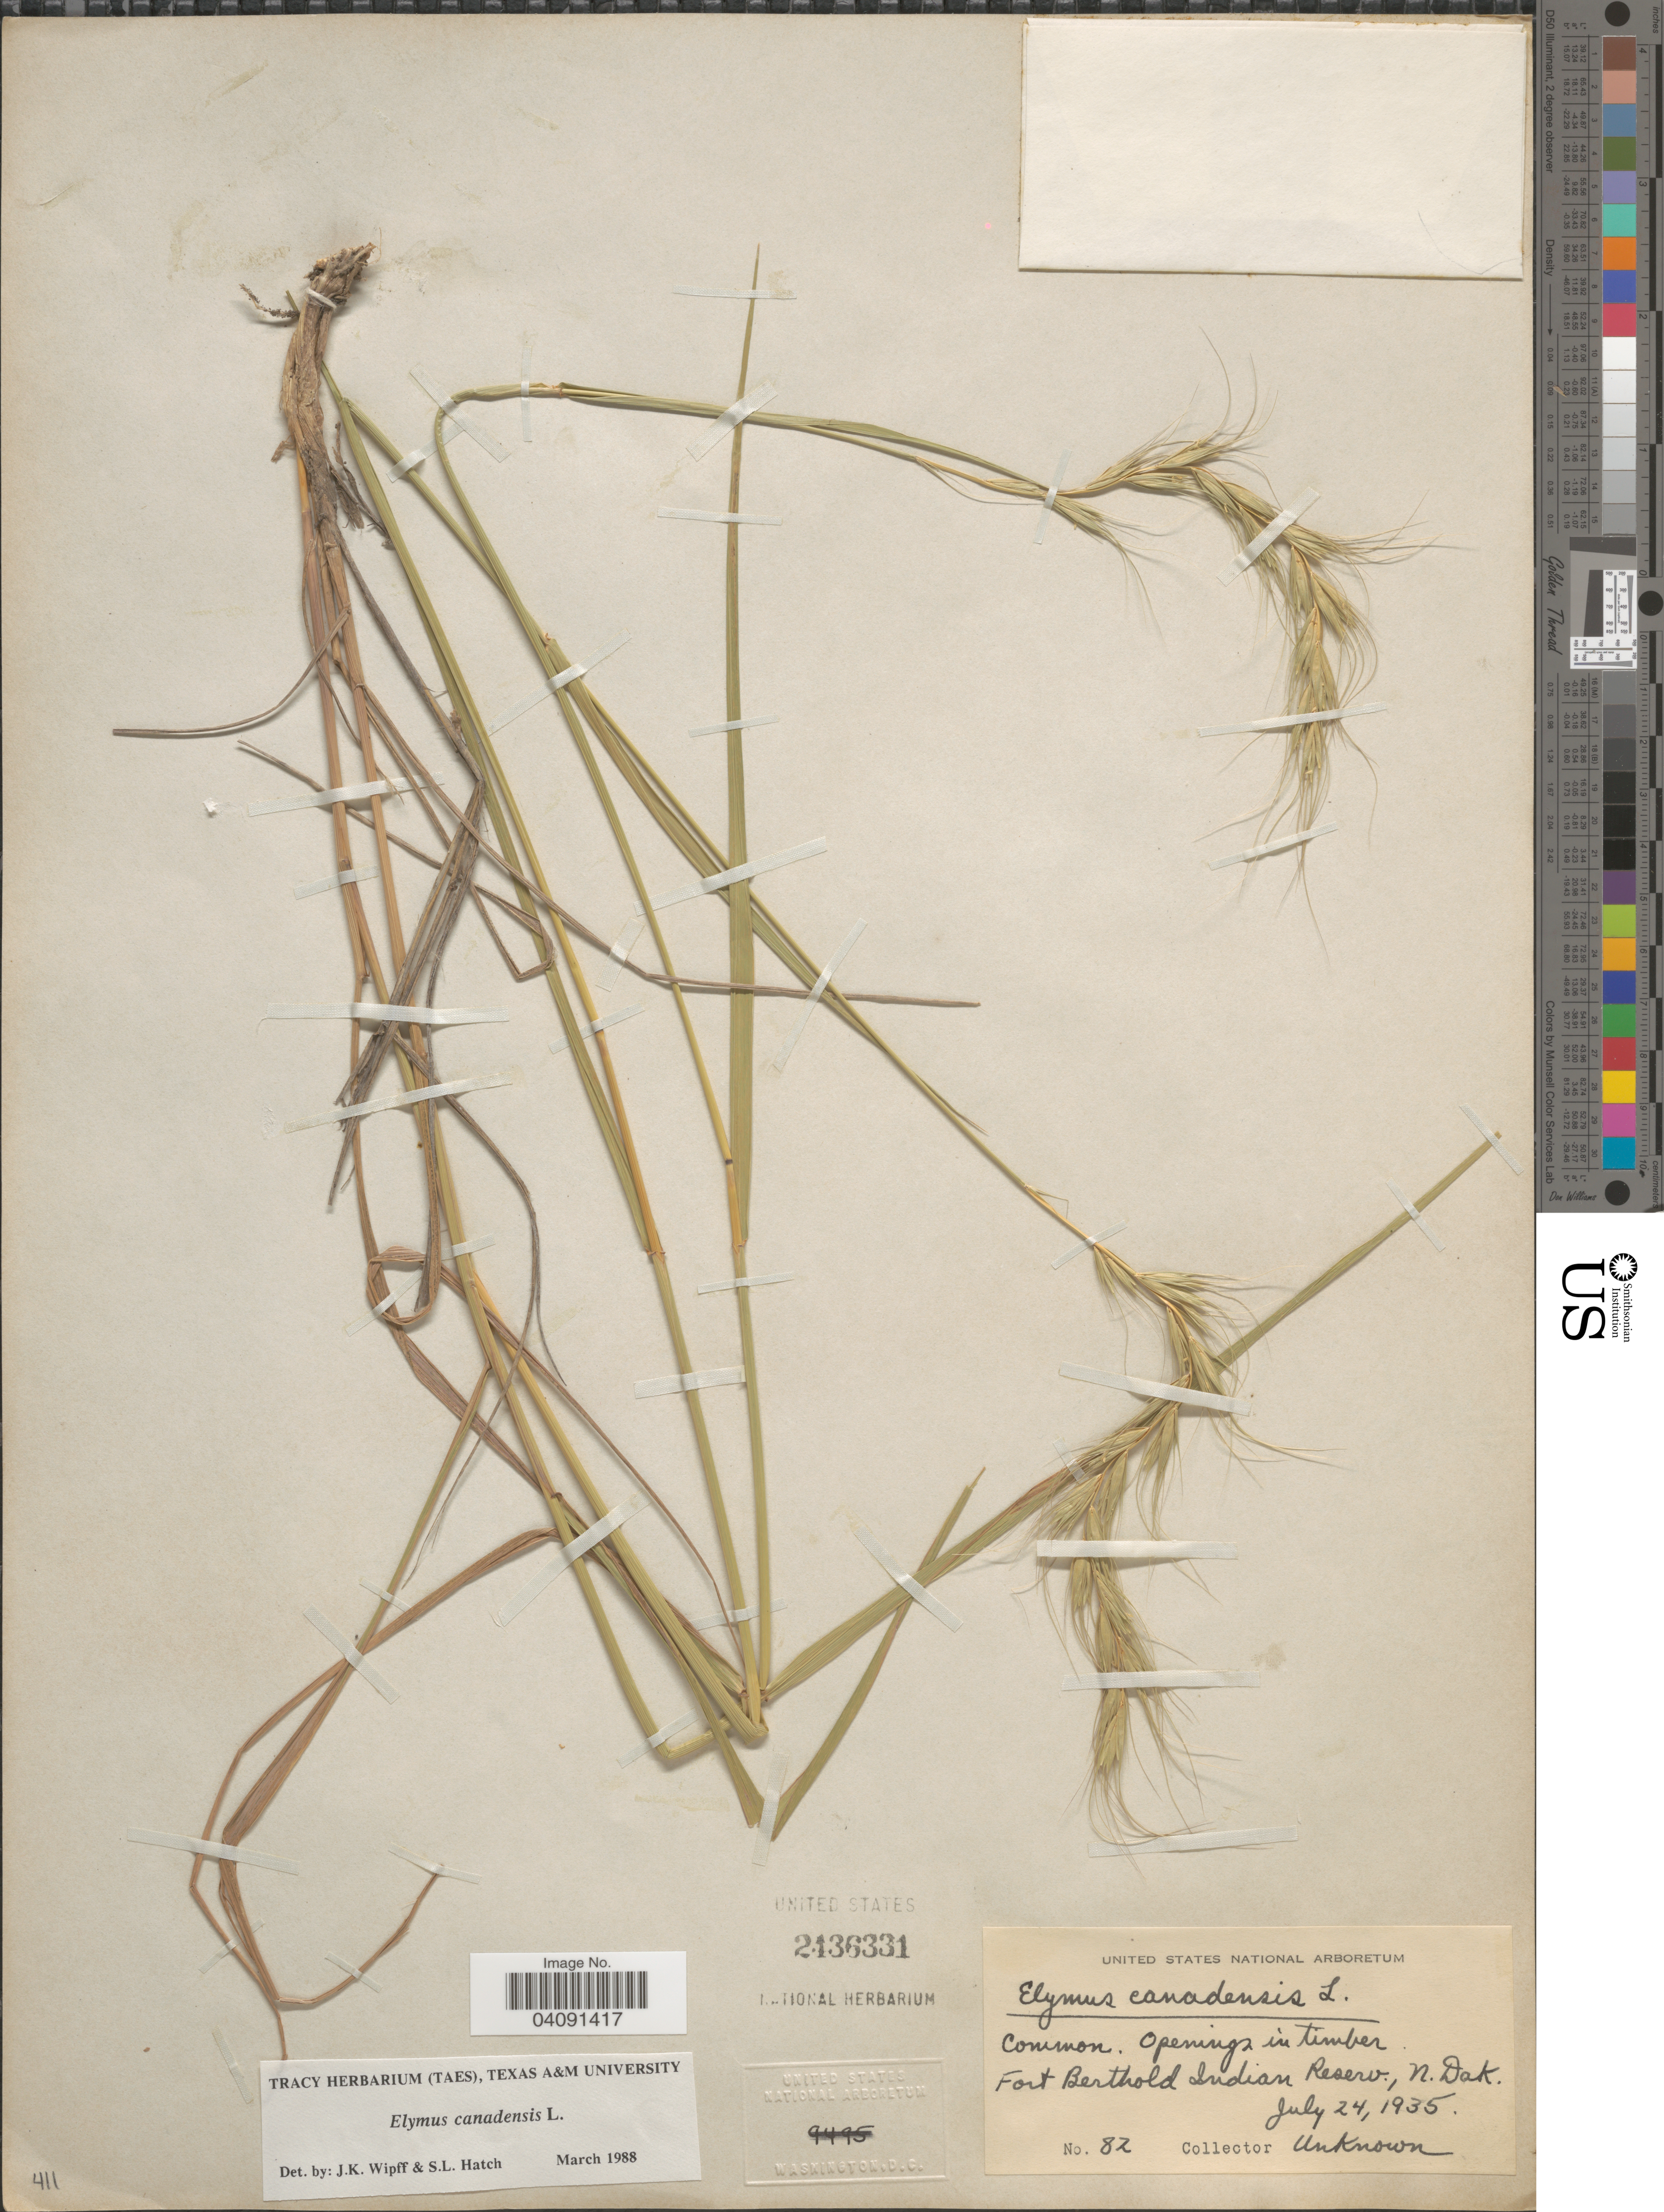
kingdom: Plantae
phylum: Tracheophyta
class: Liliopsida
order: Poales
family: Poaceae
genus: Elymus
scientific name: Elymus canadensis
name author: L.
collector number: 82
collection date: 1935-07-24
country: United States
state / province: North Dakota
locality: Fort Berthold Indian Reserv.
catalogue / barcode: US 2436331